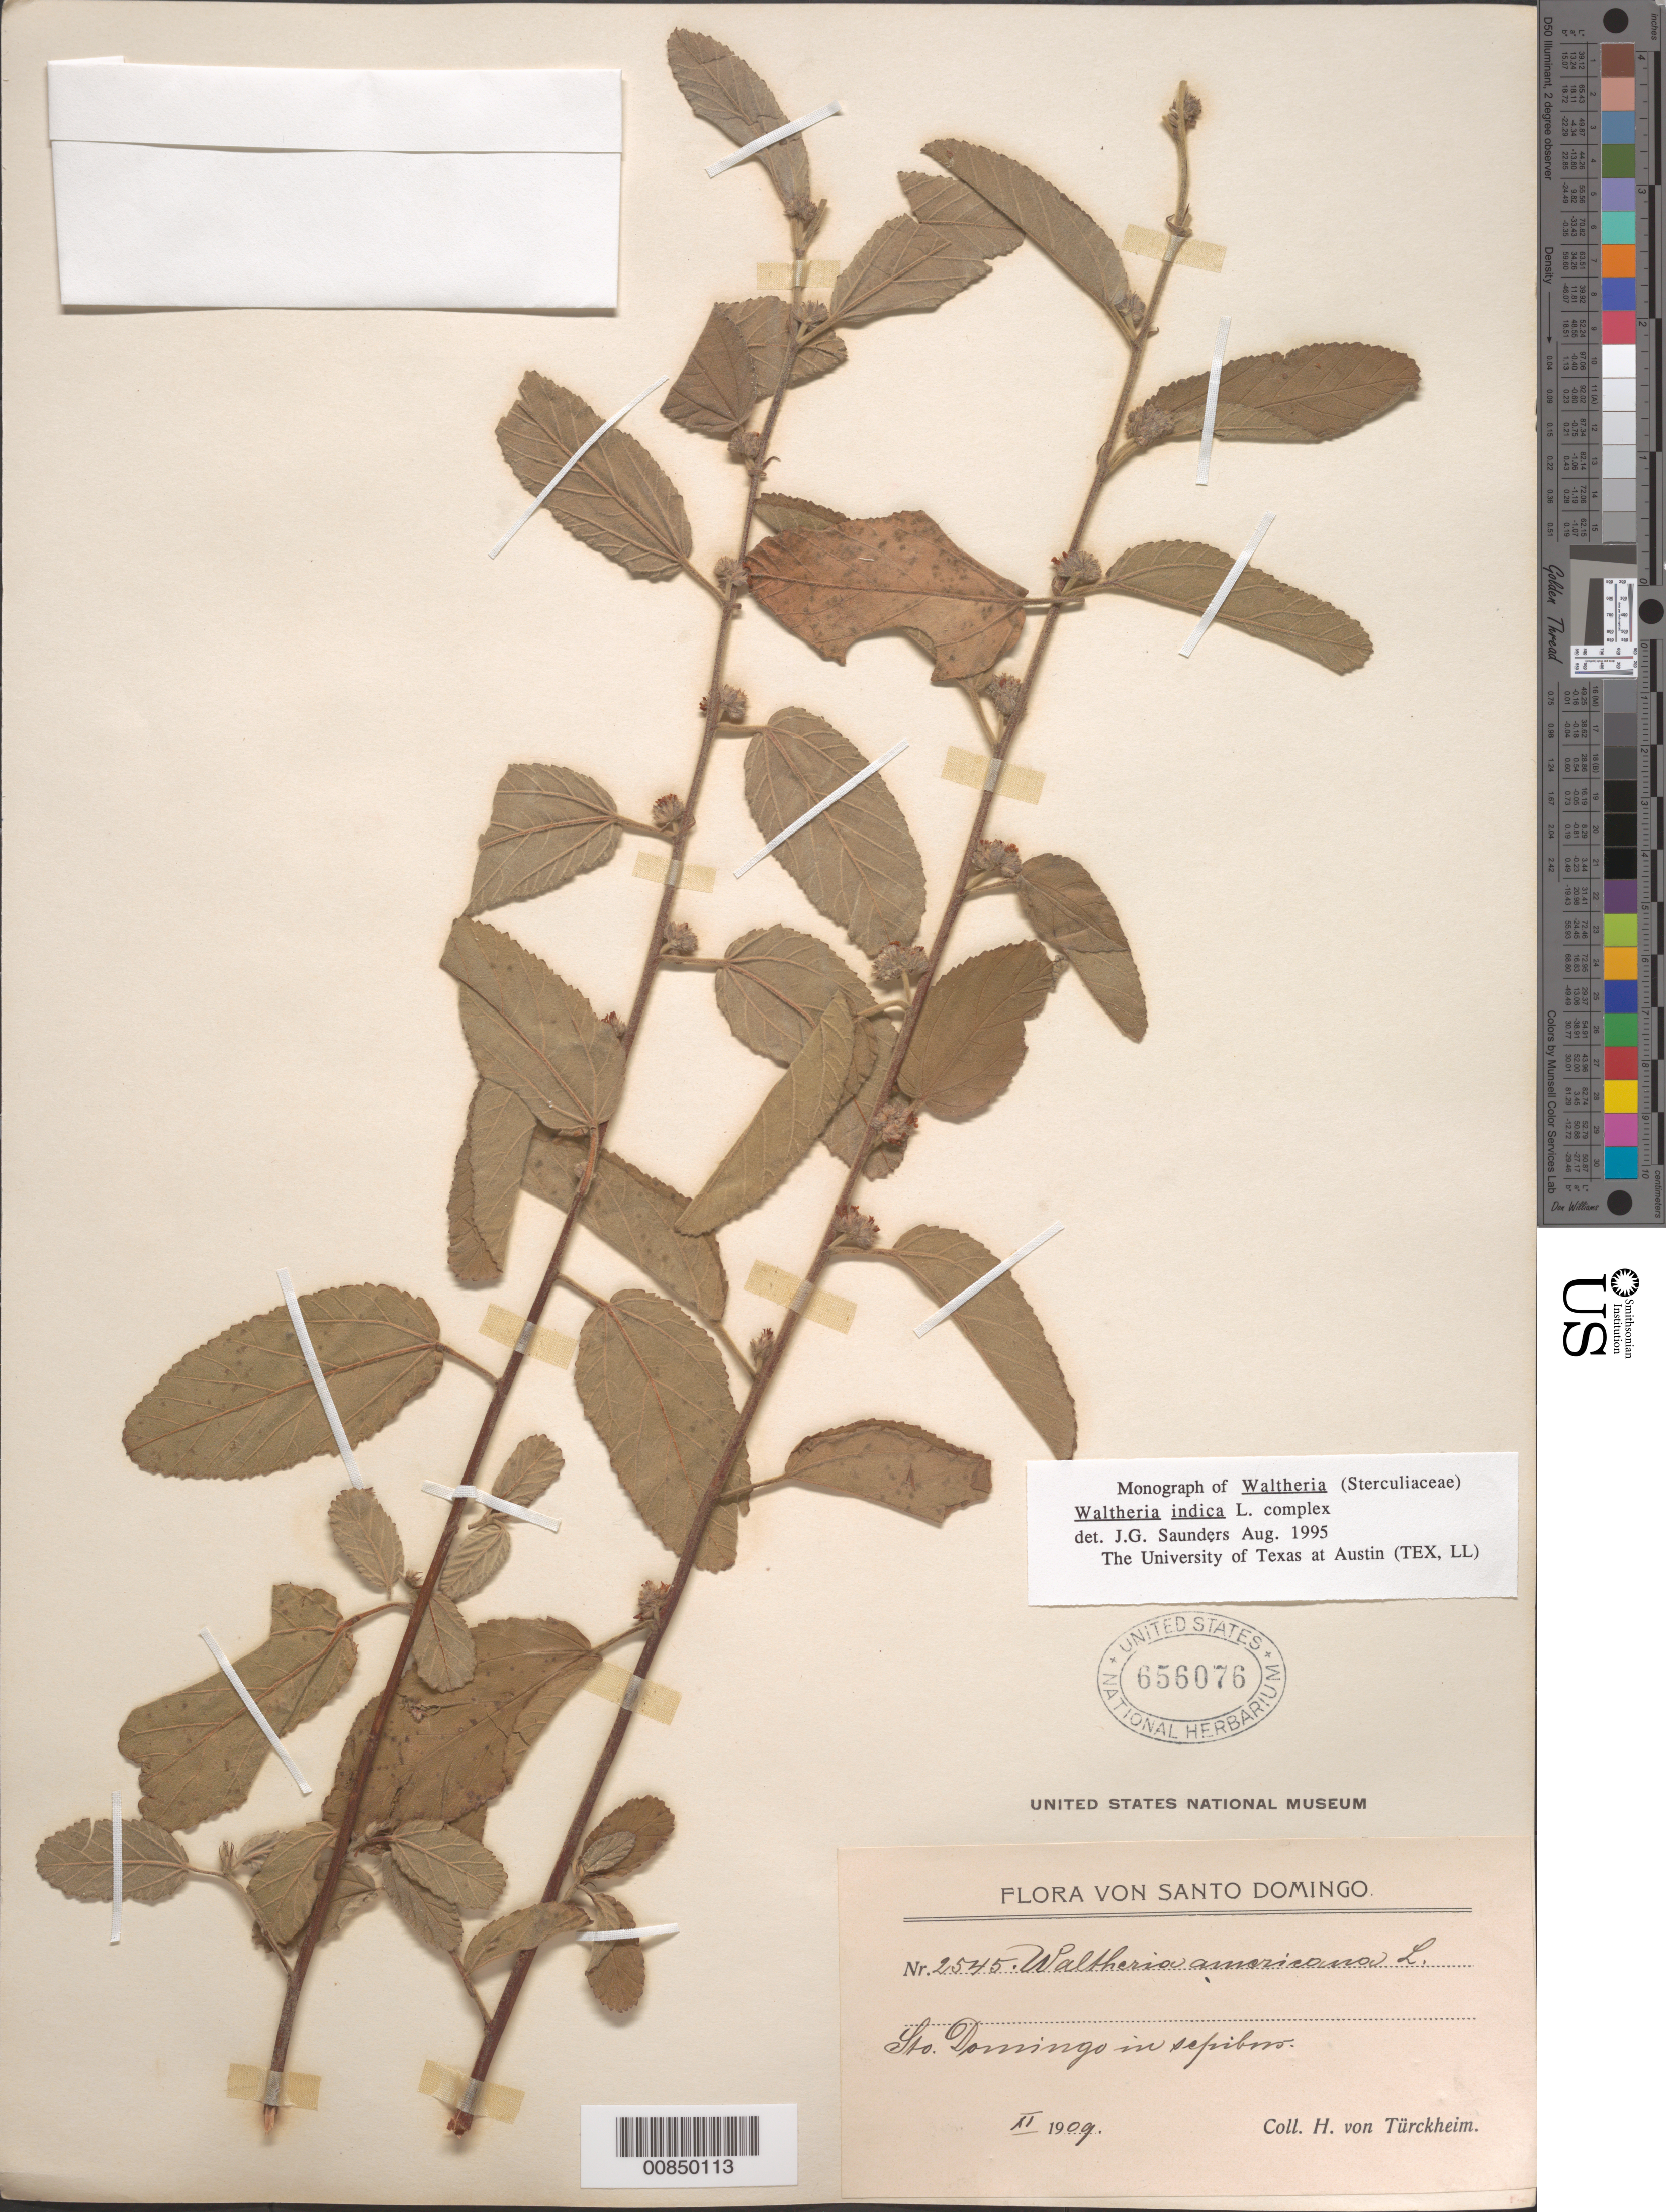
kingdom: Plantae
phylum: Tracheophyta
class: Magnoliopsida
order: Malvales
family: Malvaceae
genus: Waltheria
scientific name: Waltheria indica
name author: L.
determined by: Saunders, J. G.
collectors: H. von Türckheim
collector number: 2545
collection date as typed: Nov 1909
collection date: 1909-11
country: Dominican Republic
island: Hispaniola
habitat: In "sepibaró"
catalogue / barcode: US 656076